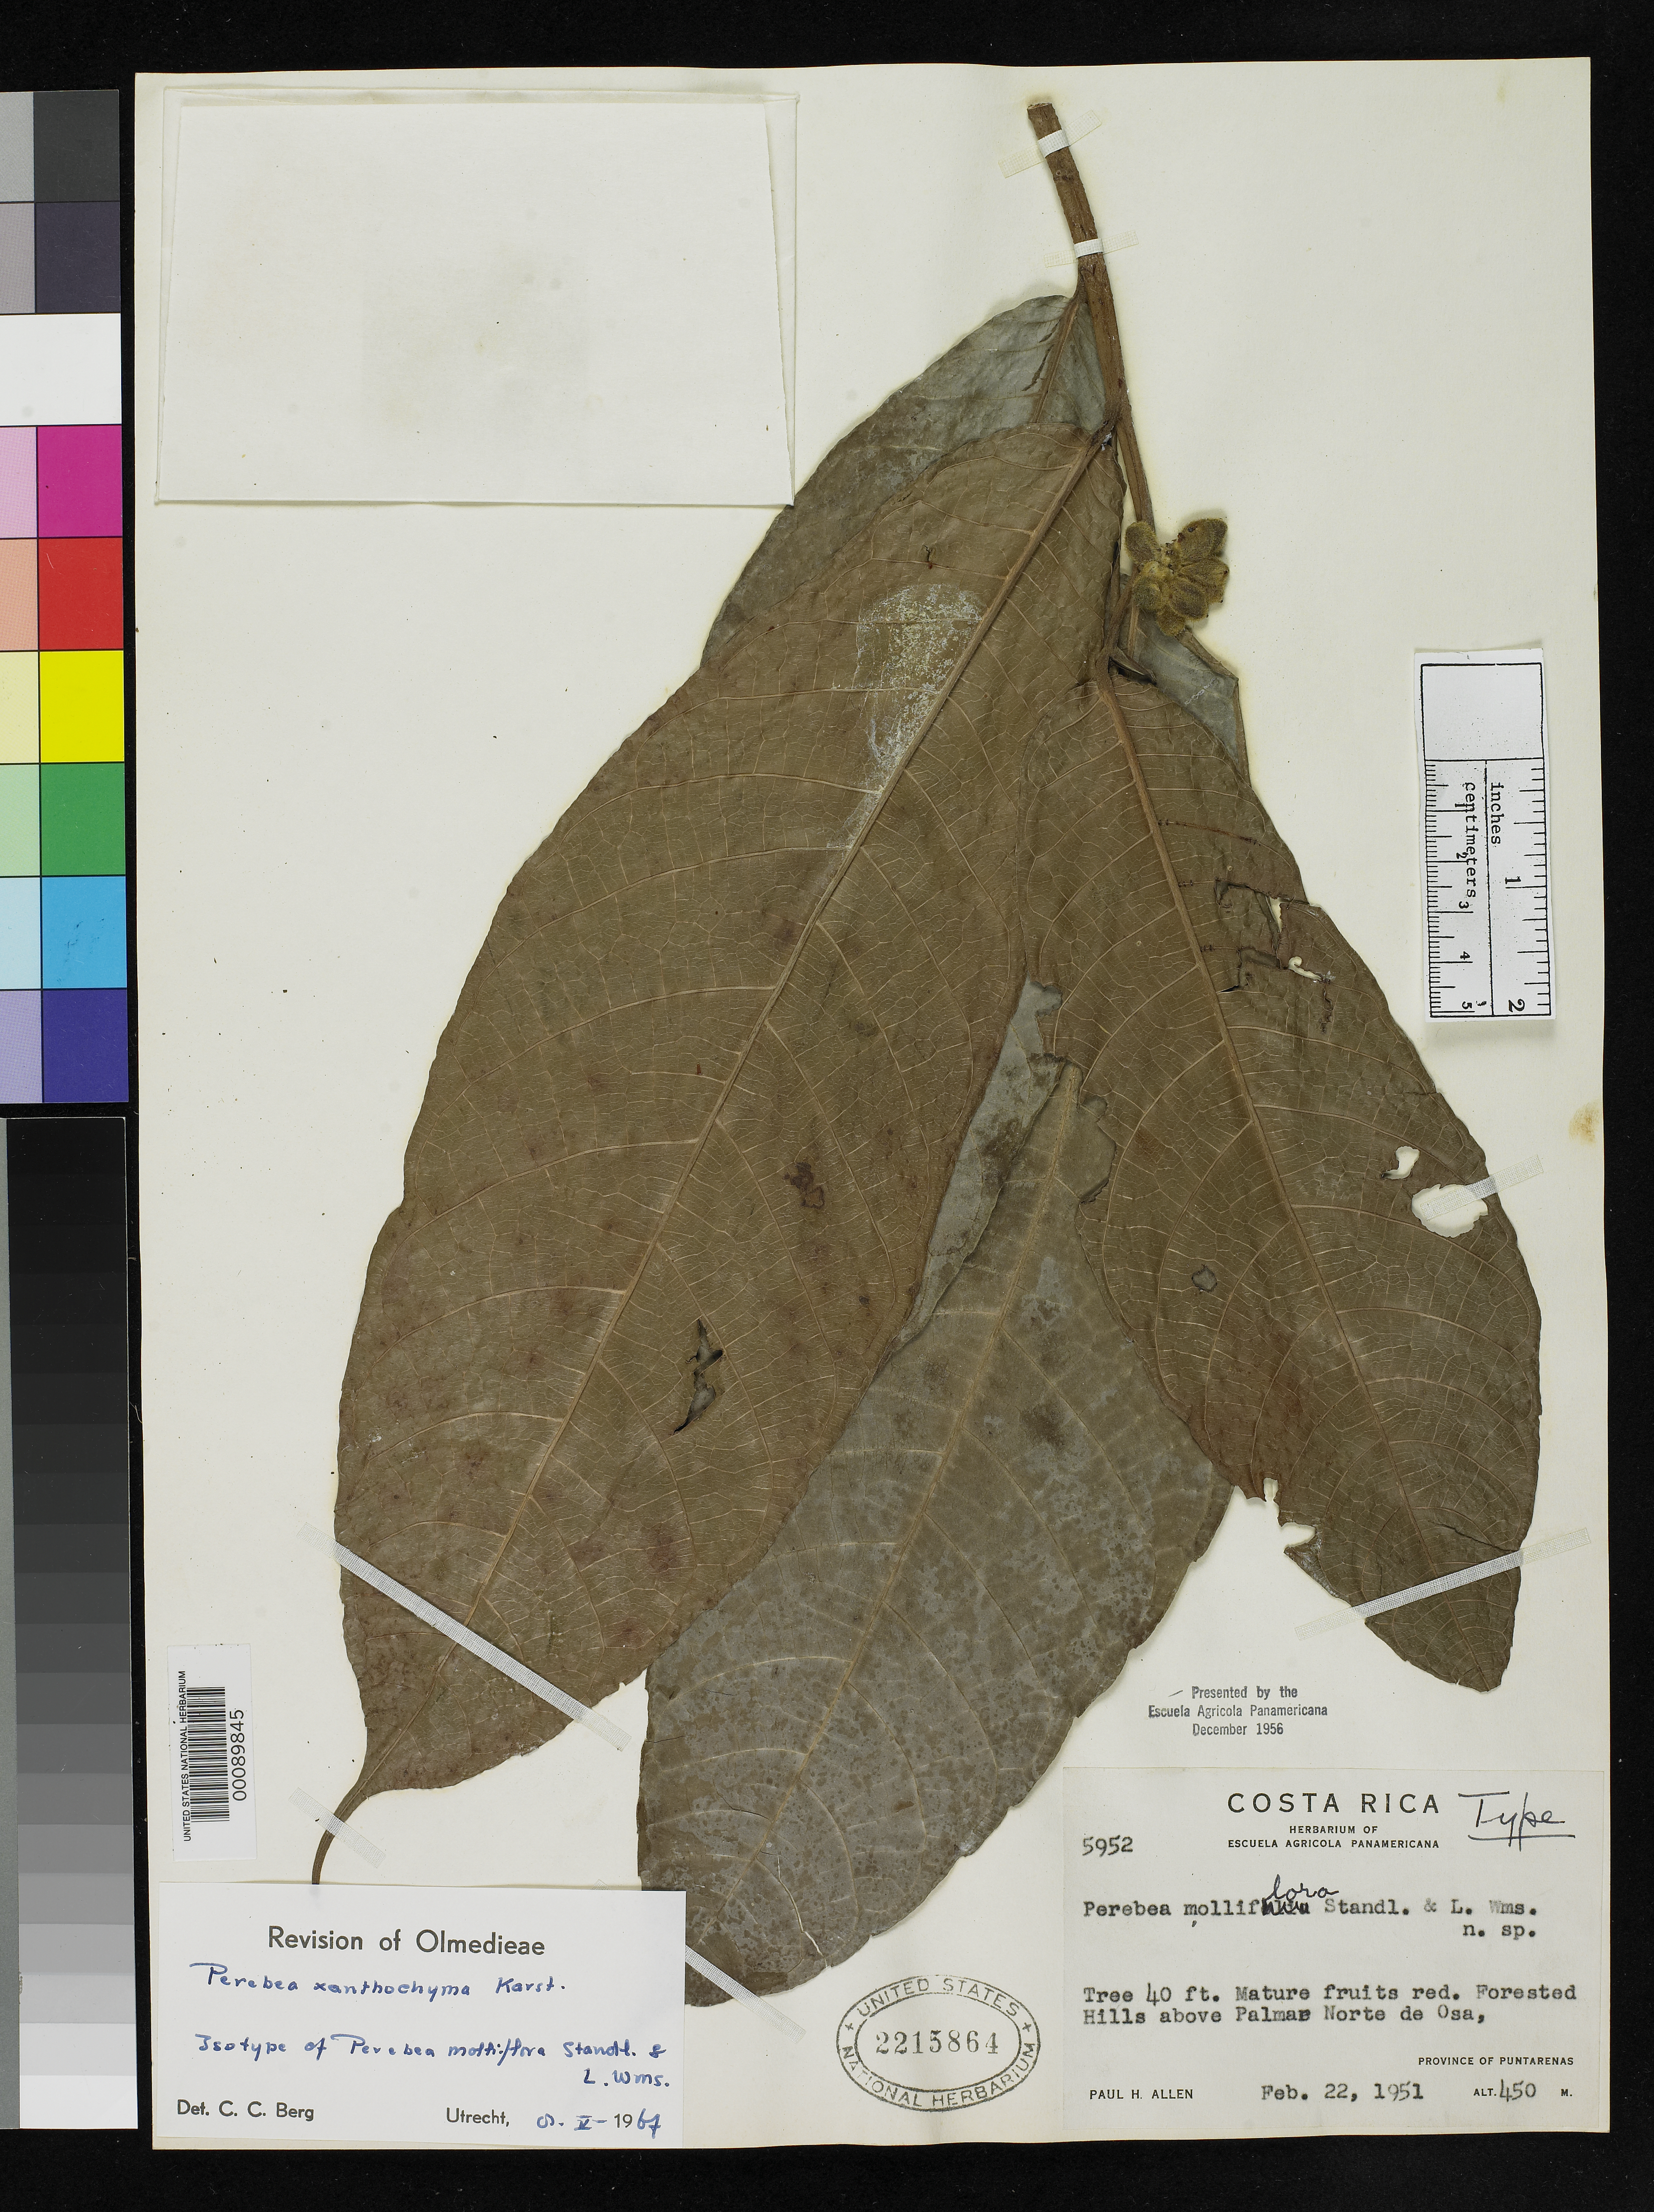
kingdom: Plantae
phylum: Tracheophyta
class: Magnoliopsida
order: Rosales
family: Moraceae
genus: Perebea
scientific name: Perebea molliflora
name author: Standl. & L.O. Williams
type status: Holotype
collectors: P. H. Allen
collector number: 5952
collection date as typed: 17 Feb 1951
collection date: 1951-02-17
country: Costa Rica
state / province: Puntarenas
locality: Hills above Palmas Norte de Osa.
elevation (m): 450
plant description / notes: "Presented by the Escuela Agricola Panamericana December 1956." Holotype, transferred from EAP to US (see Dorr et al. 2009, Taxon 58: 993-1001).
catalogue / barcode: US 2215864